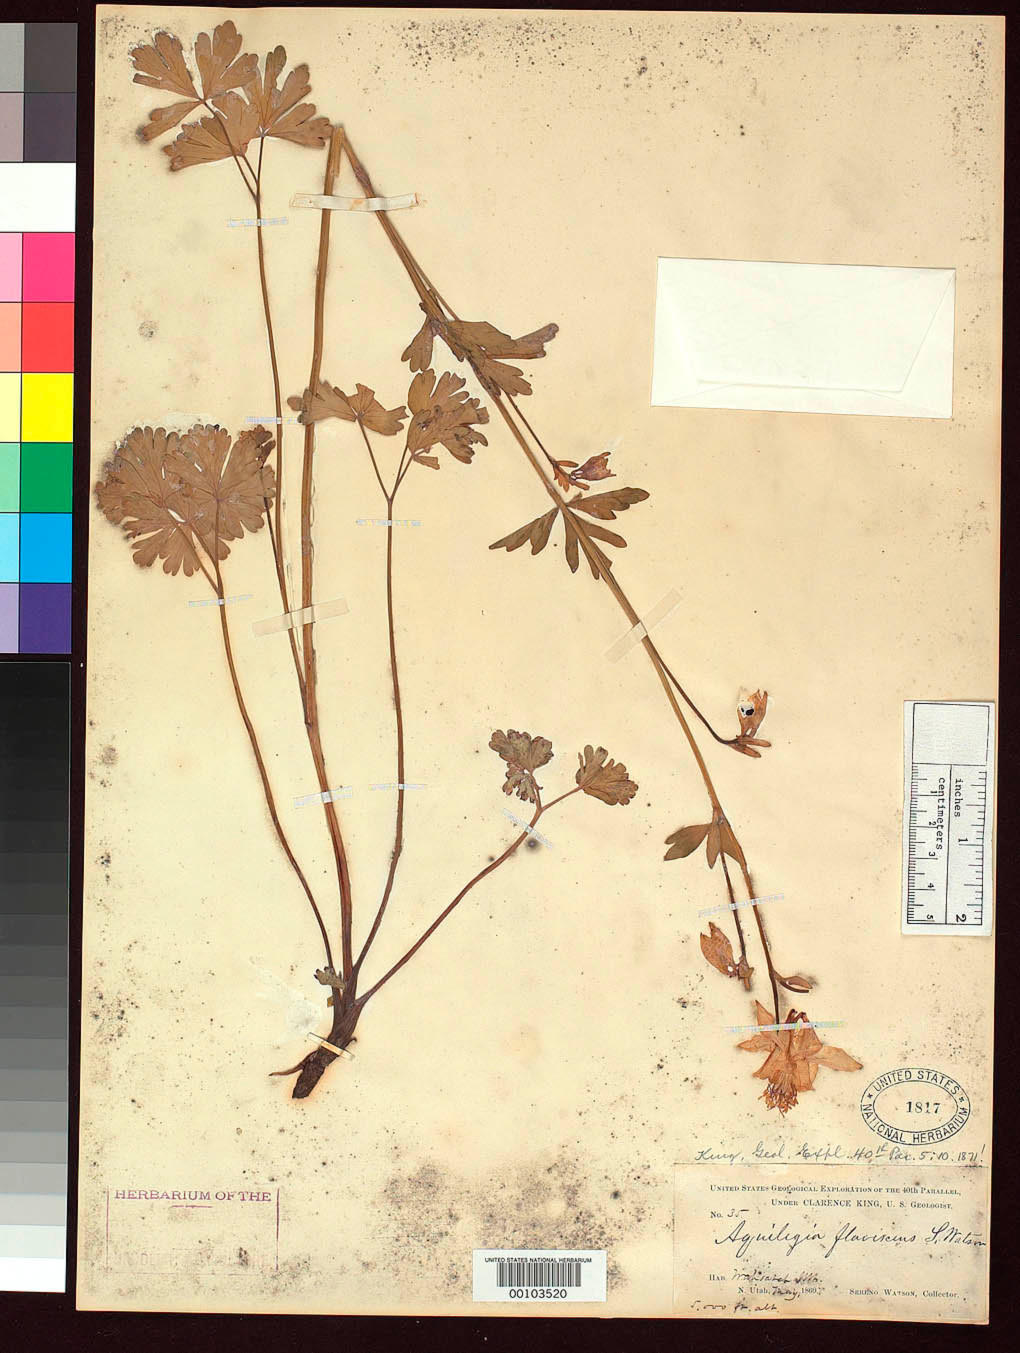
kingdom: Plantae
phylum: Tracheophyta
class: Magnoliopsida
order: Ranunculales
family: Ranunculaceae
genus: Aquilegia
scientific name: Aquilegia flavescens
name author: S. Watson in C. King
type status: Syntype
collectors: S. Watson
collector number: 35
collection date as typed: May 1869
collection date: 1869-05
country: United States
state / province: Utah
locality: Wahsatch Mountains.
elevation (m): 1524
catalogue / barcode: US 1817